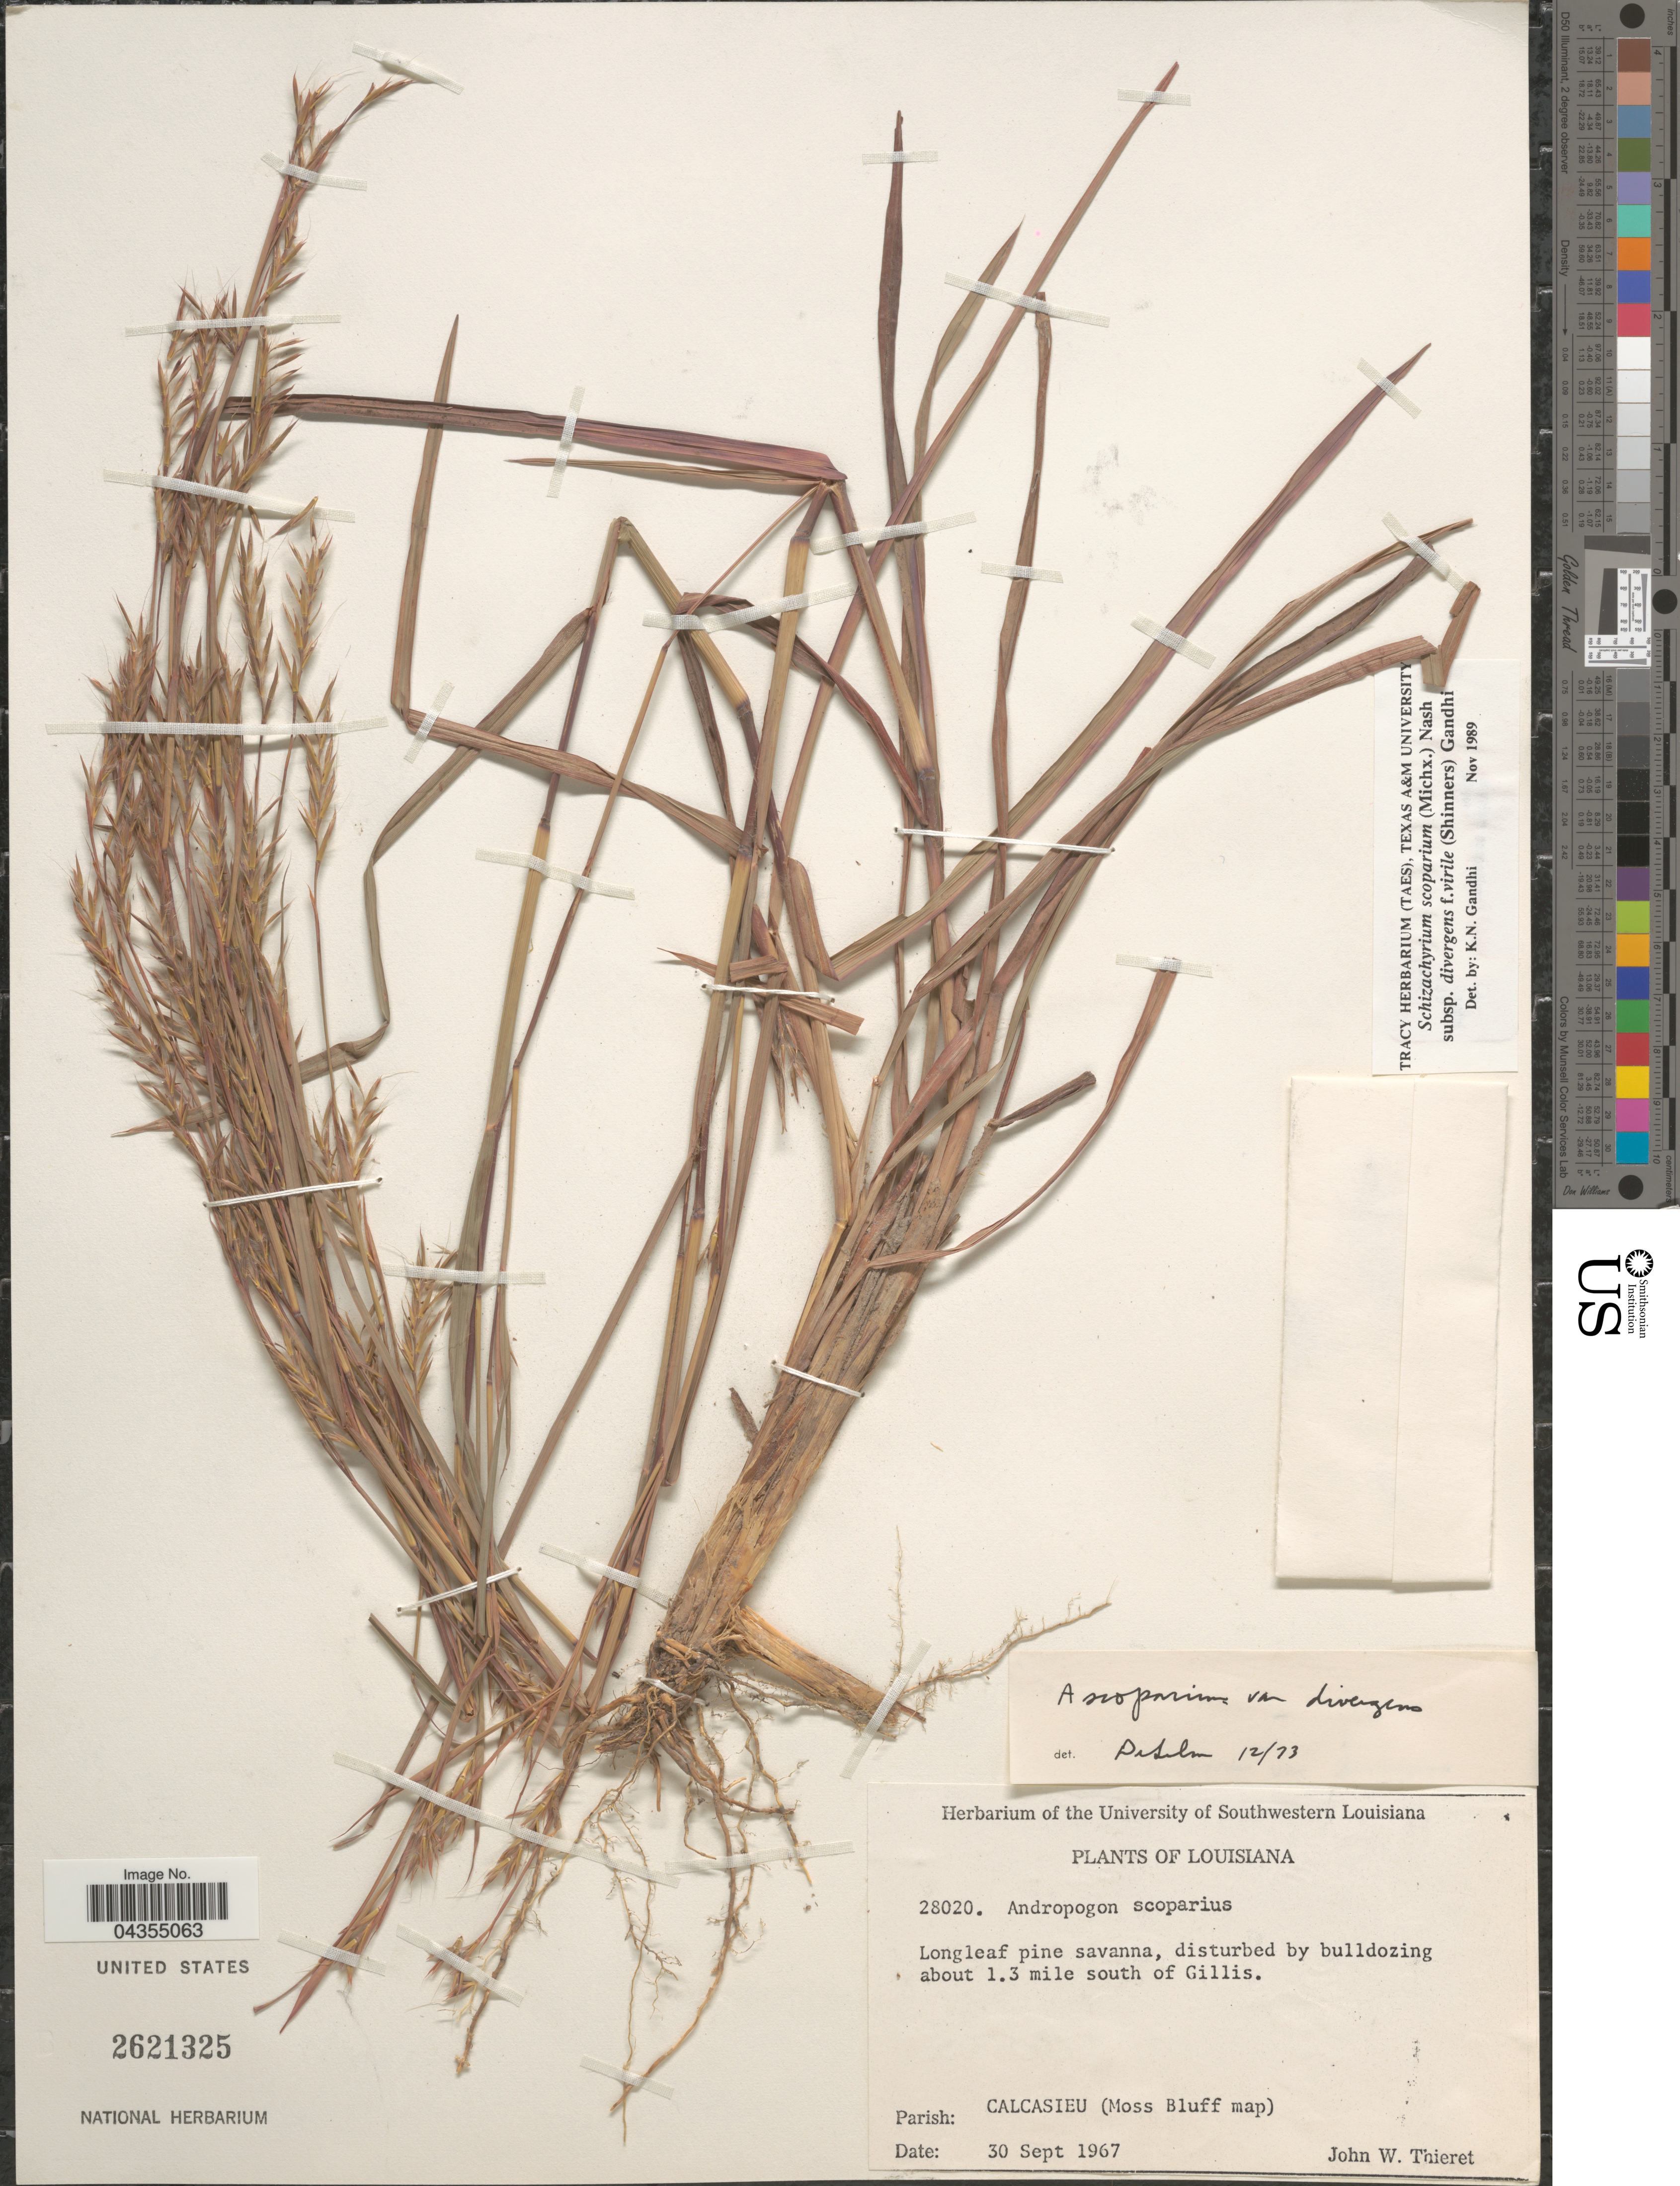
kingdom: Plantae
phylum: Tracheophyta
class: Liliopsida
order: Poales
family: Poaceae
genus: Schizachyrium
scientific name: Schizachyrium scoparium var. divergens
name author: (Hack.) Gould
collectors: J. W. Thieret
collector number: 28020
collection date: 1967-09-30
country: United States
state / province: Louisiana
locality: Longleaf pine savanna, disturbed by buildozing about 1.3 mile south of Gillis. Parish: Calcasieu (Moss Bluff map).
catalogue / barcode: US 2621325